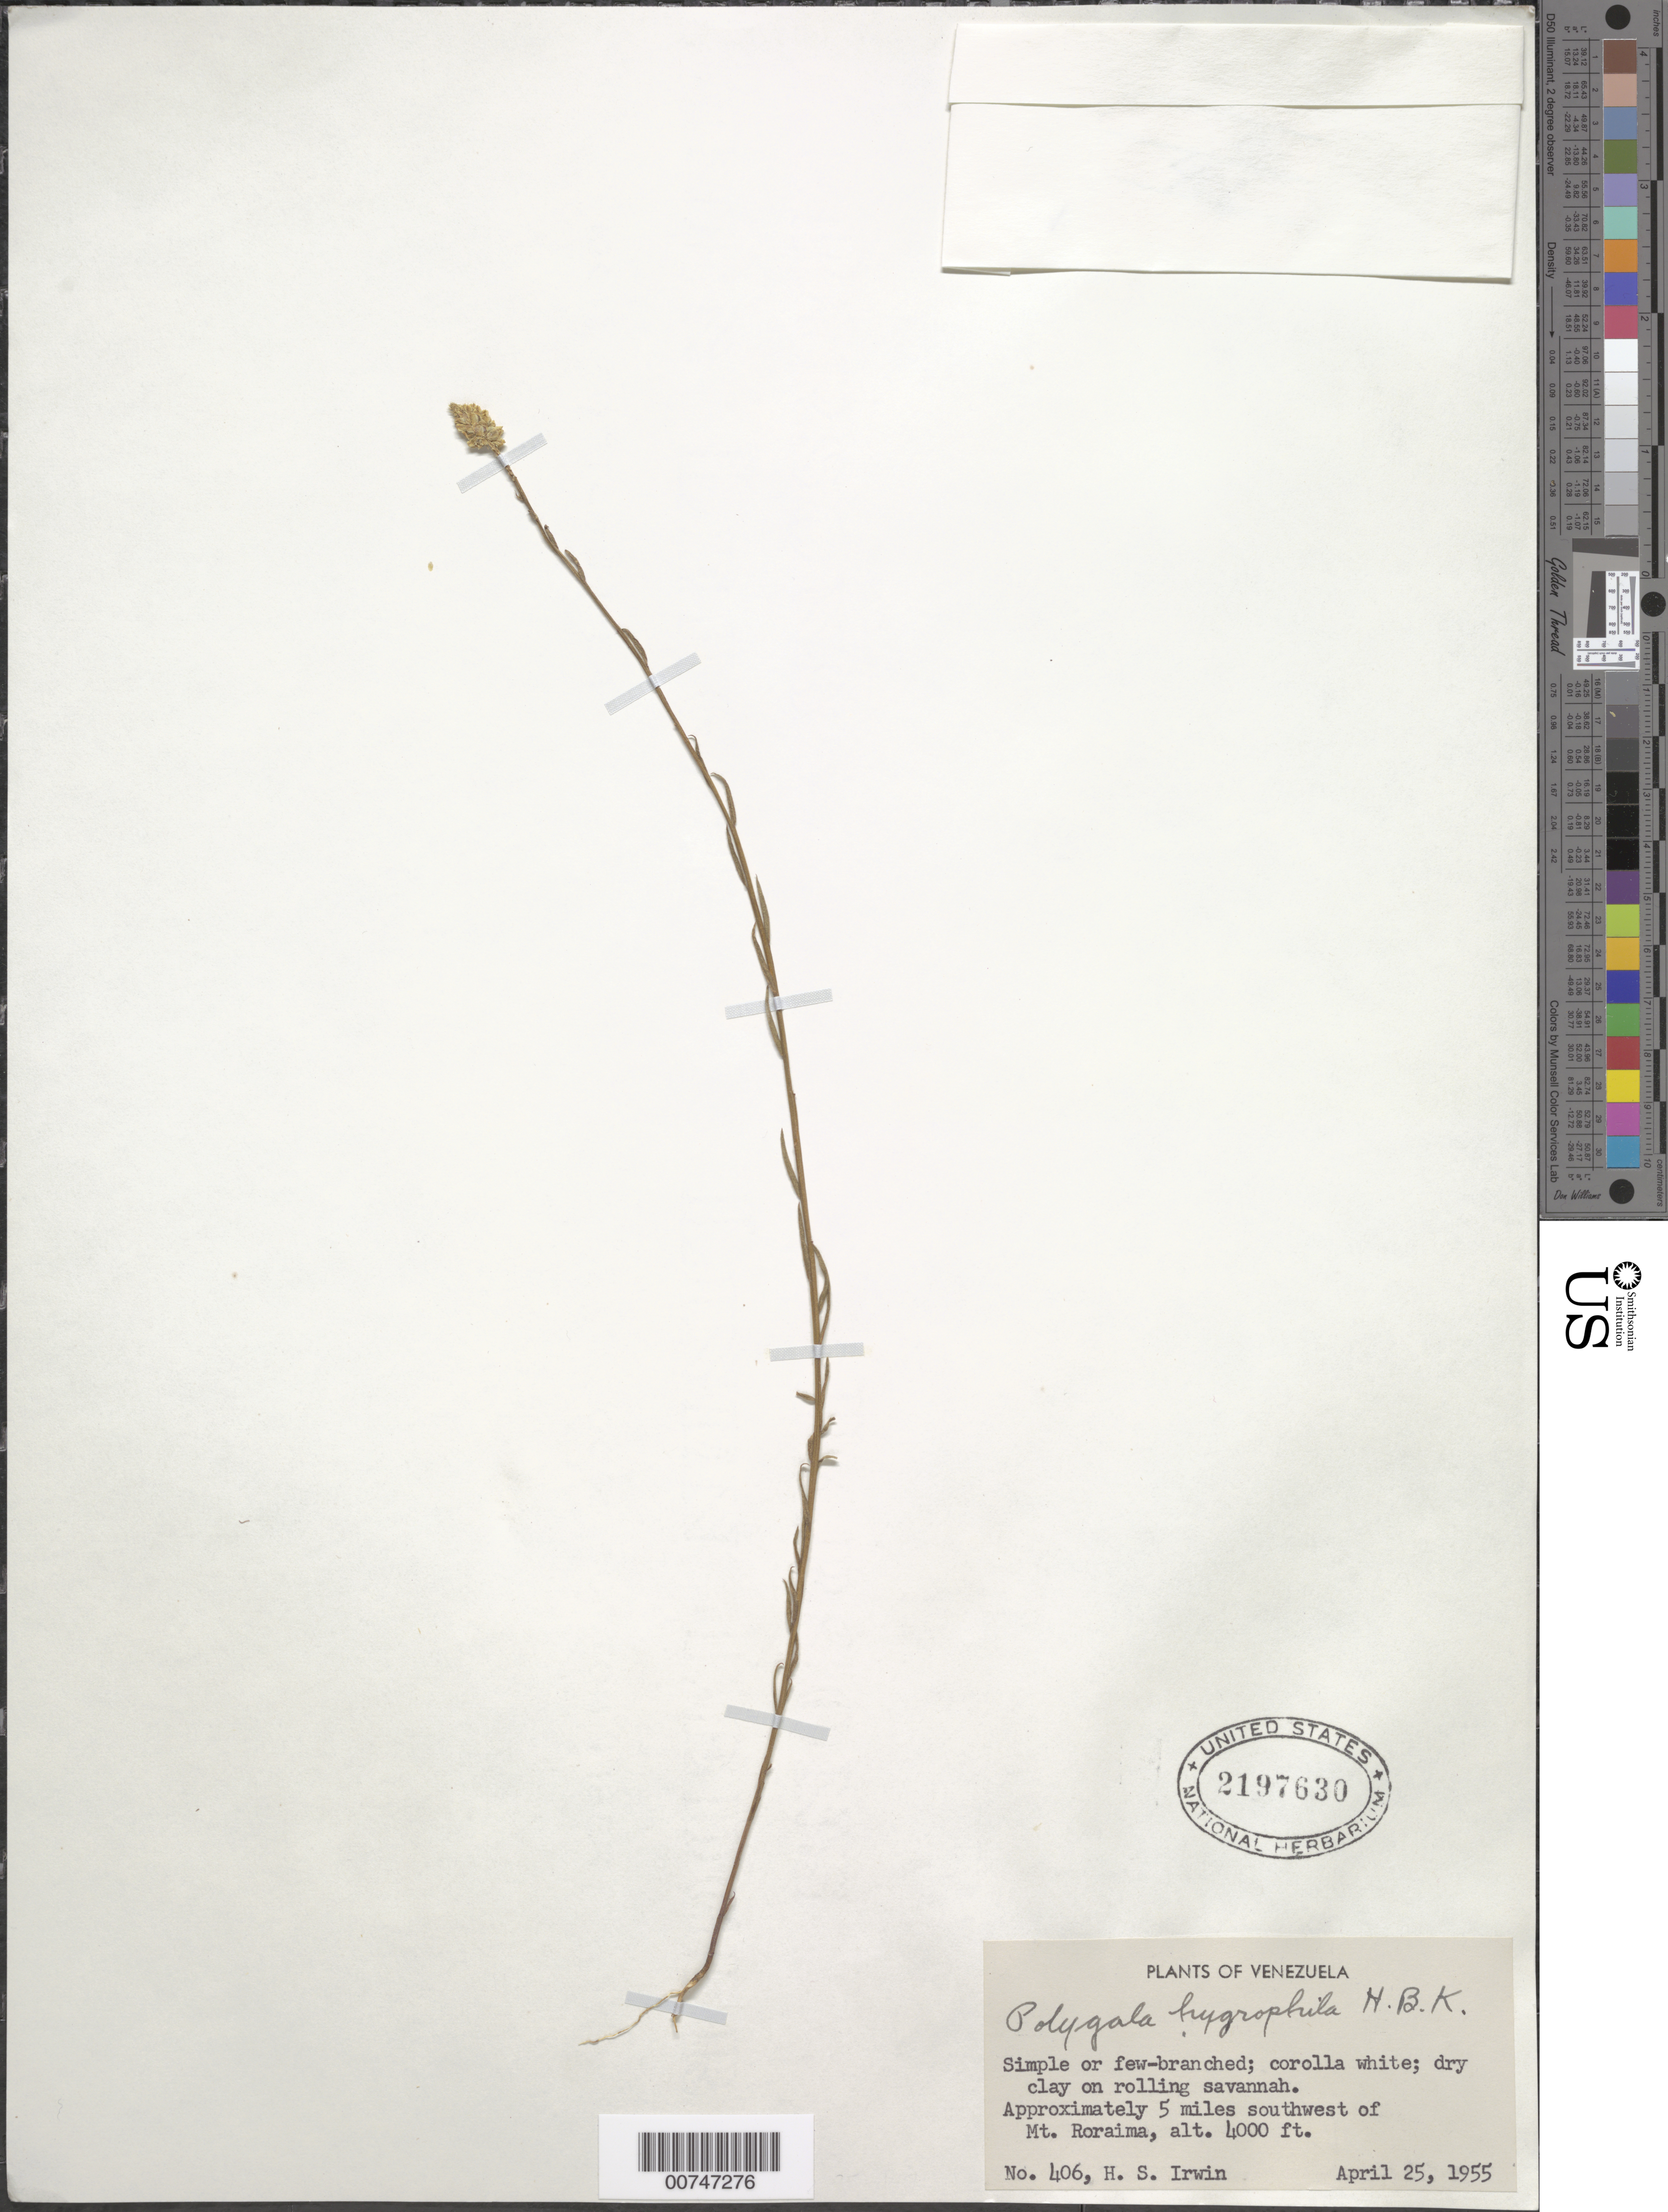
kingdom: Plantae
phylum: Tracheophyta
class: Magnoliopsida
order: Fabales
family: Polygalaceae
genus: Polygala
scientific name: Polygala hygrophila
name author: Kunth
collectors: H. Irwin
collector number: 406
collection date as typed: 25-Apr-55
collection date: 1955-04-25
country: Venezuela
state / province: Bolívar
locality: Mt. Roraima, 5 mi. SW of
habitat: Dry clay on rolling savanna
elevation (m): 1219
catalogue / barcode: US 2197630